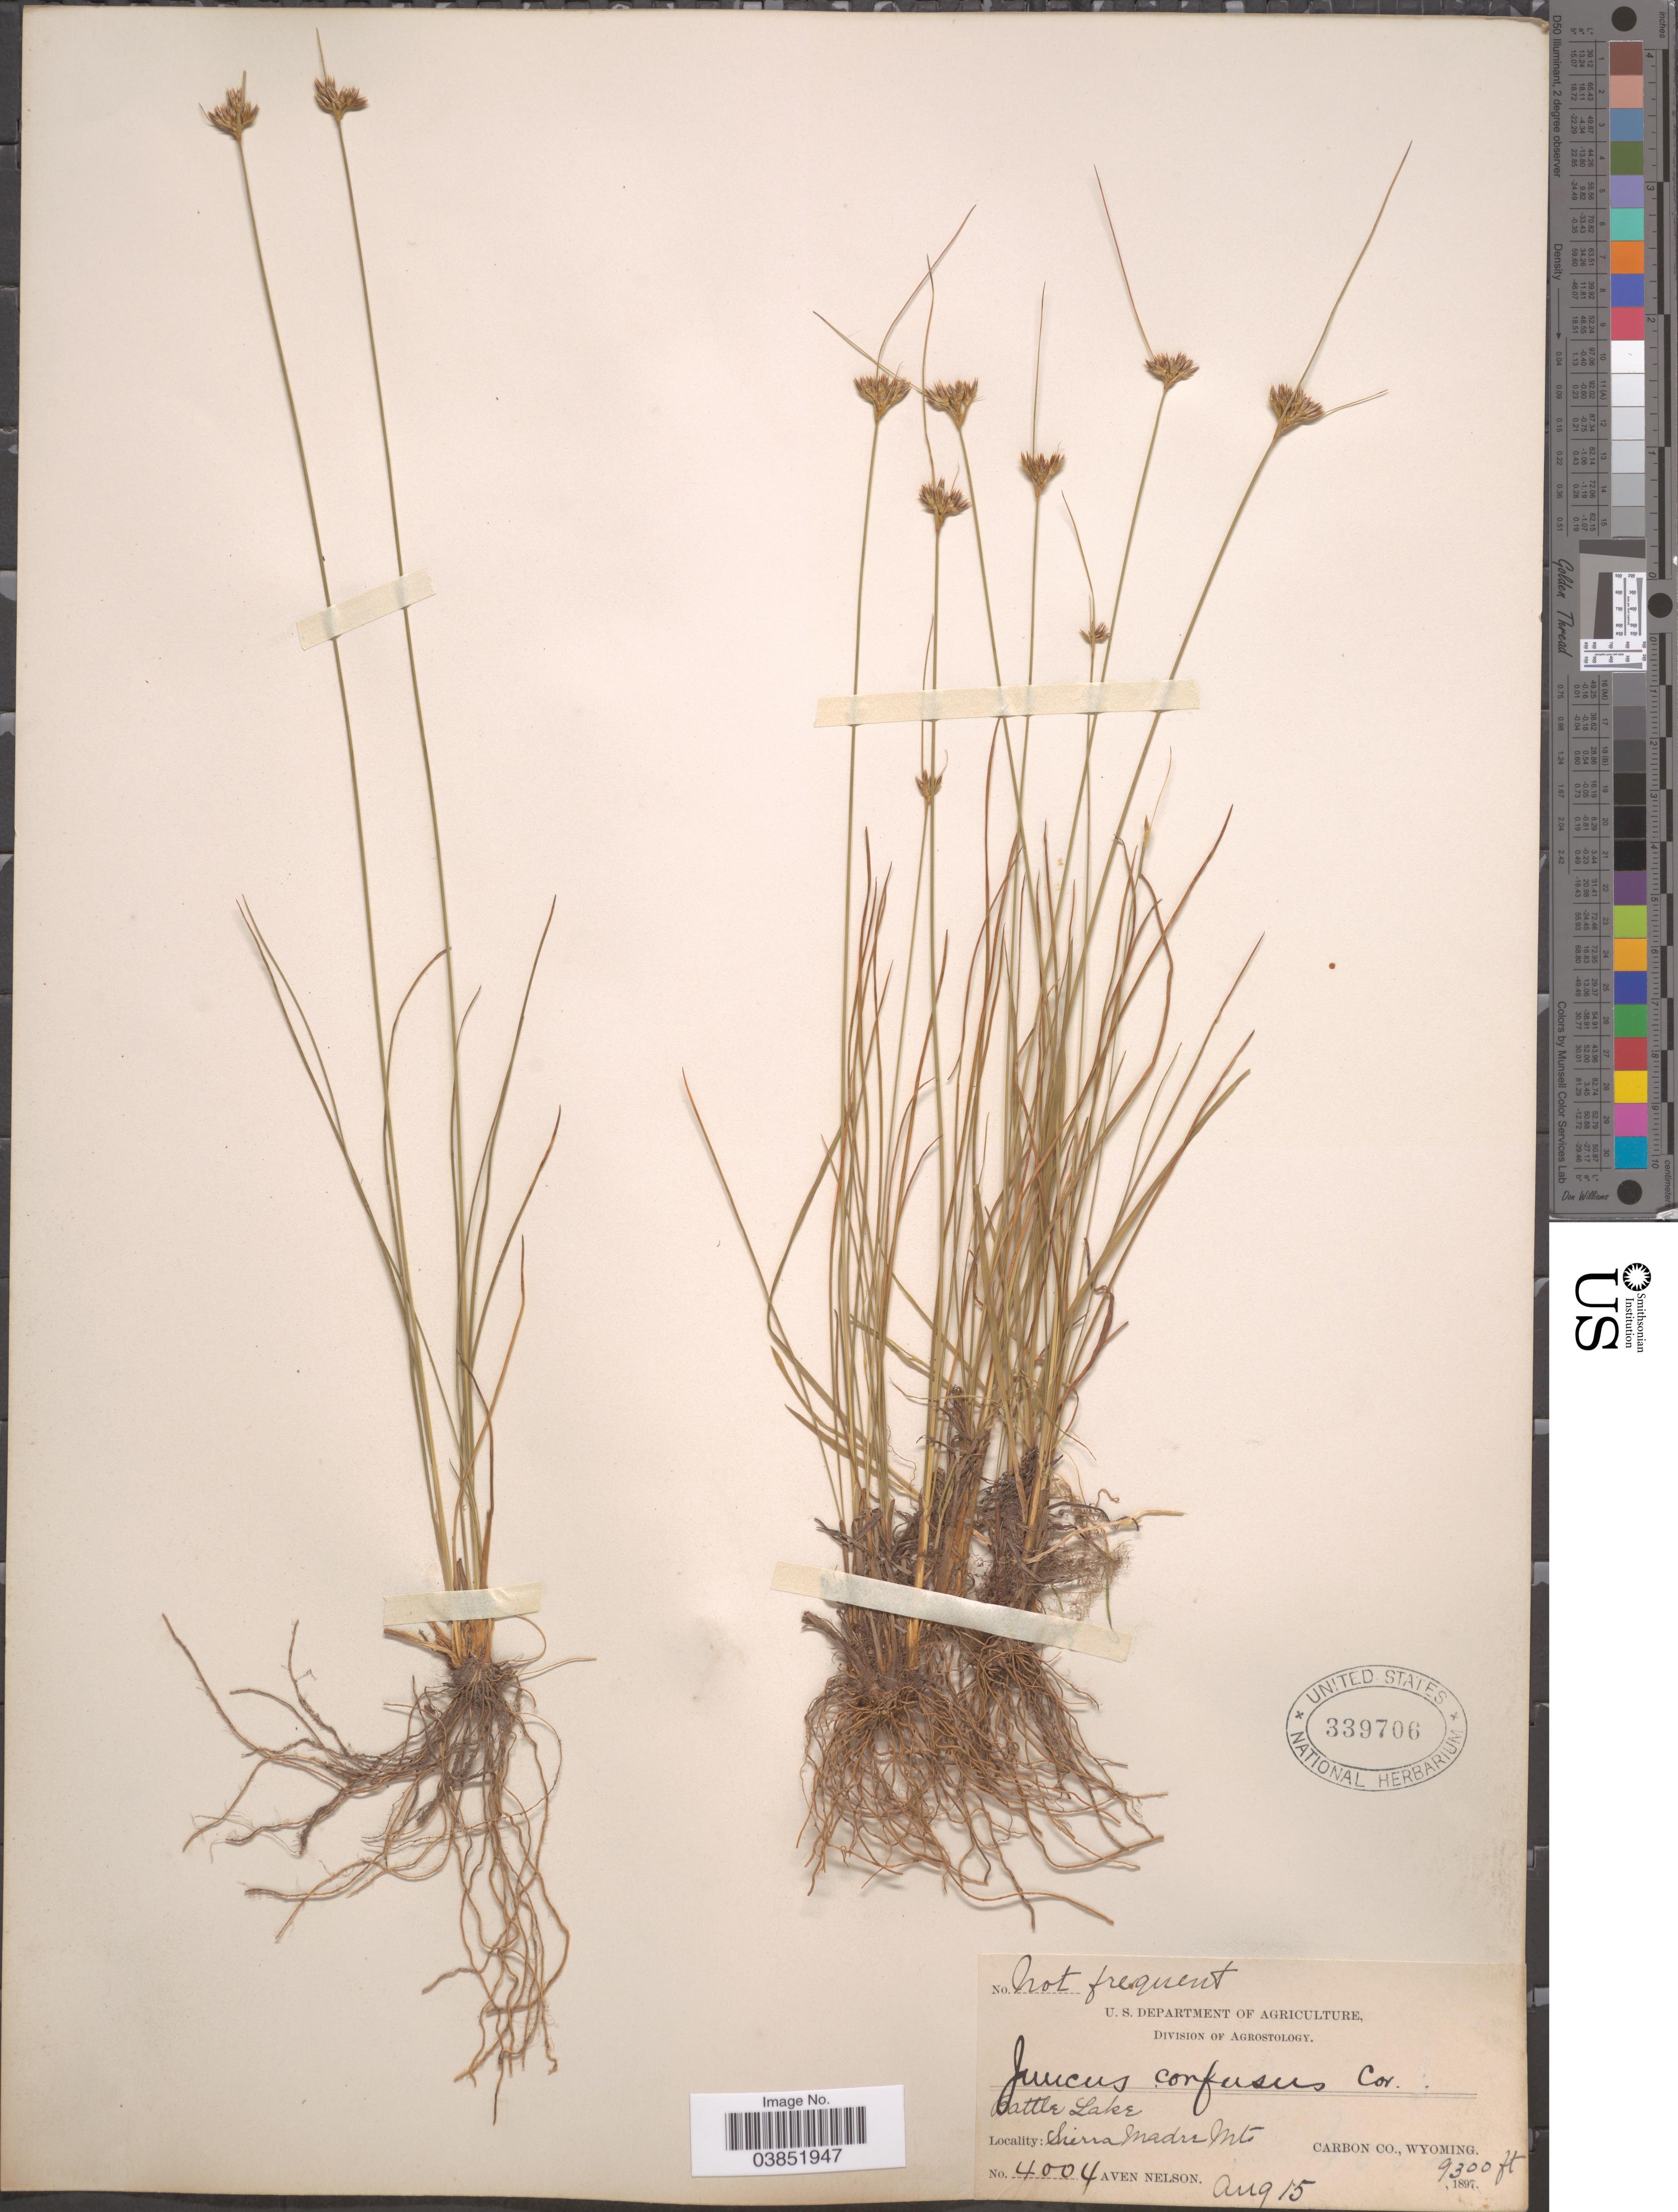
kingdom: Plantae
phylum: Tracheophyta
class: Liliopsida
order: Poales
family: Juncaceae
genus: Juncus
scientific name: Juncus confusus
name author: Coville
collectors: A. Nelson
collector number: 4004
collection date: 1897-08-15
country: United States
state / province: Wyoming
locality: Battle Lake. Sierra Madre Mt. Carbon Co.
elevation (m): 2835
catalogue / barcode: US 339706